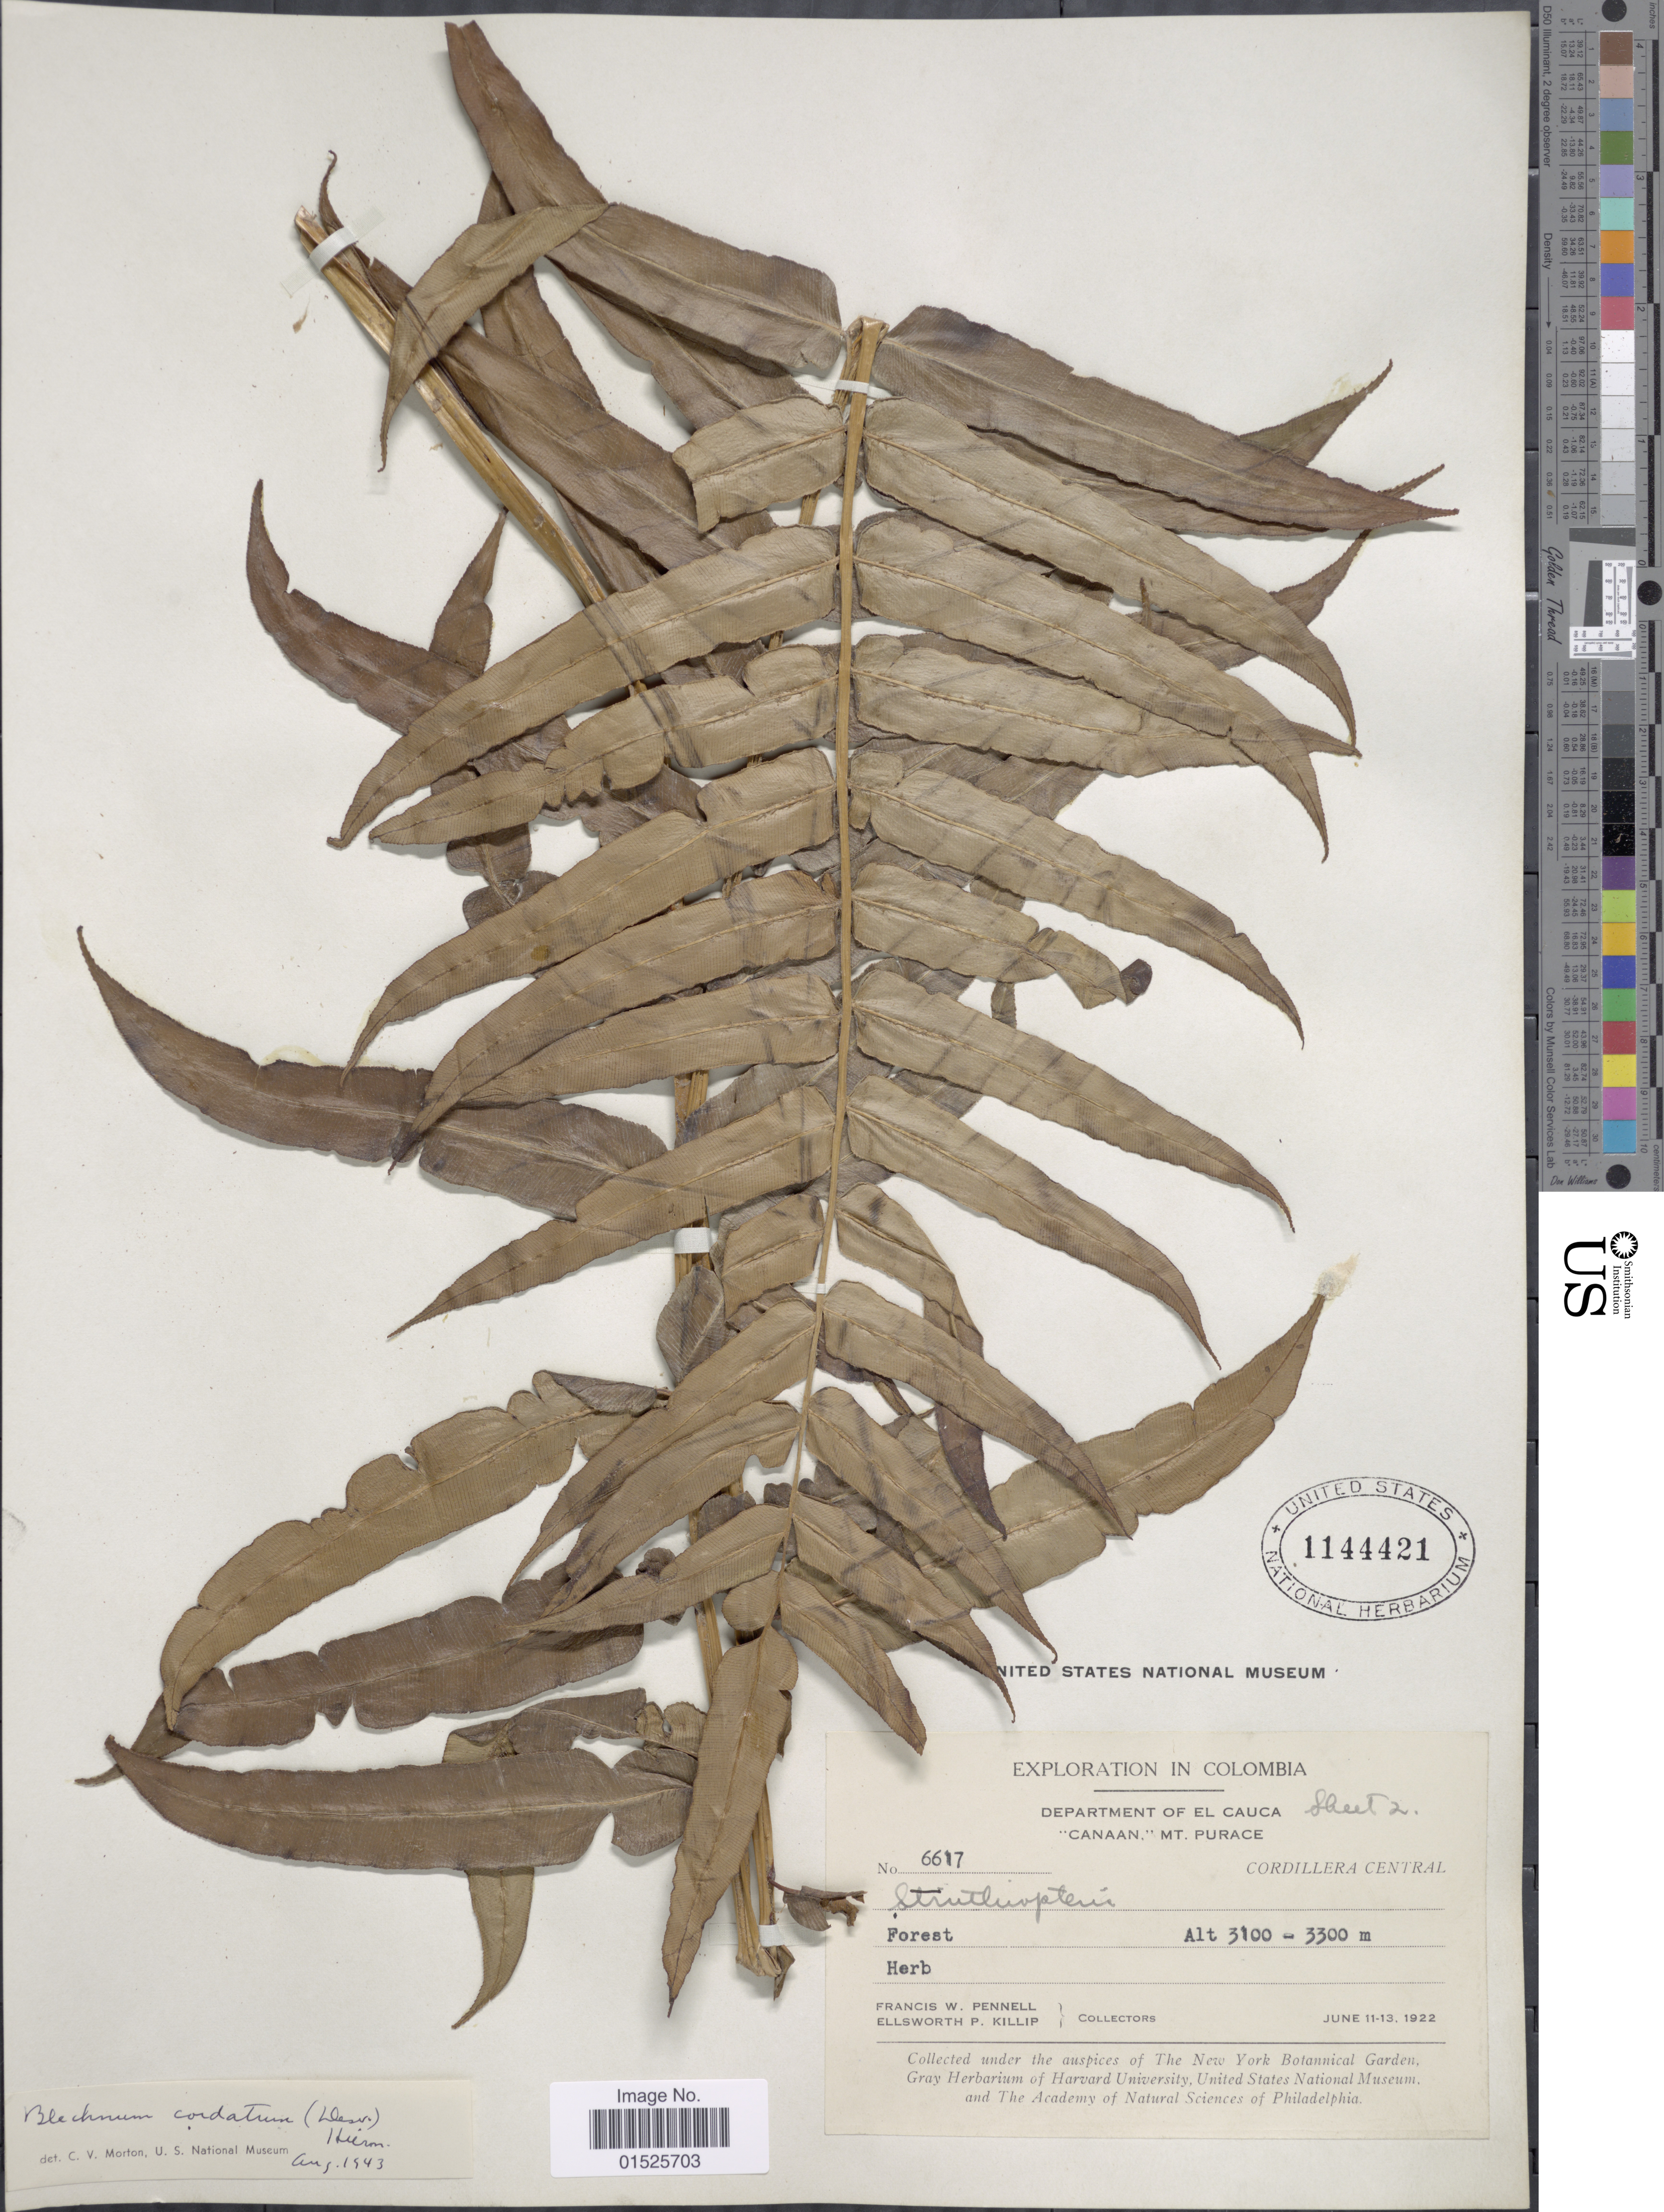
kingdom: Plantae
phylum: Tracheophyta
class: Polypodiopsida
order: Polypodiales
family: Blechnaceae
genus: Blechnum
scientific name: Blechnum cordatum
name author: (Desv.) Hieron.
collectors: F. W. Pennell & E. P. Killip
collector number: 6617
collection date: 1922-06-11/1922-06-13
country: Colombia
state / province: Cauca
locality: Department of El Cauca. "Canaan," Mt. Purace. Cordillera Central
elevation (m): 3100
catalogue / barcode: US 1144421